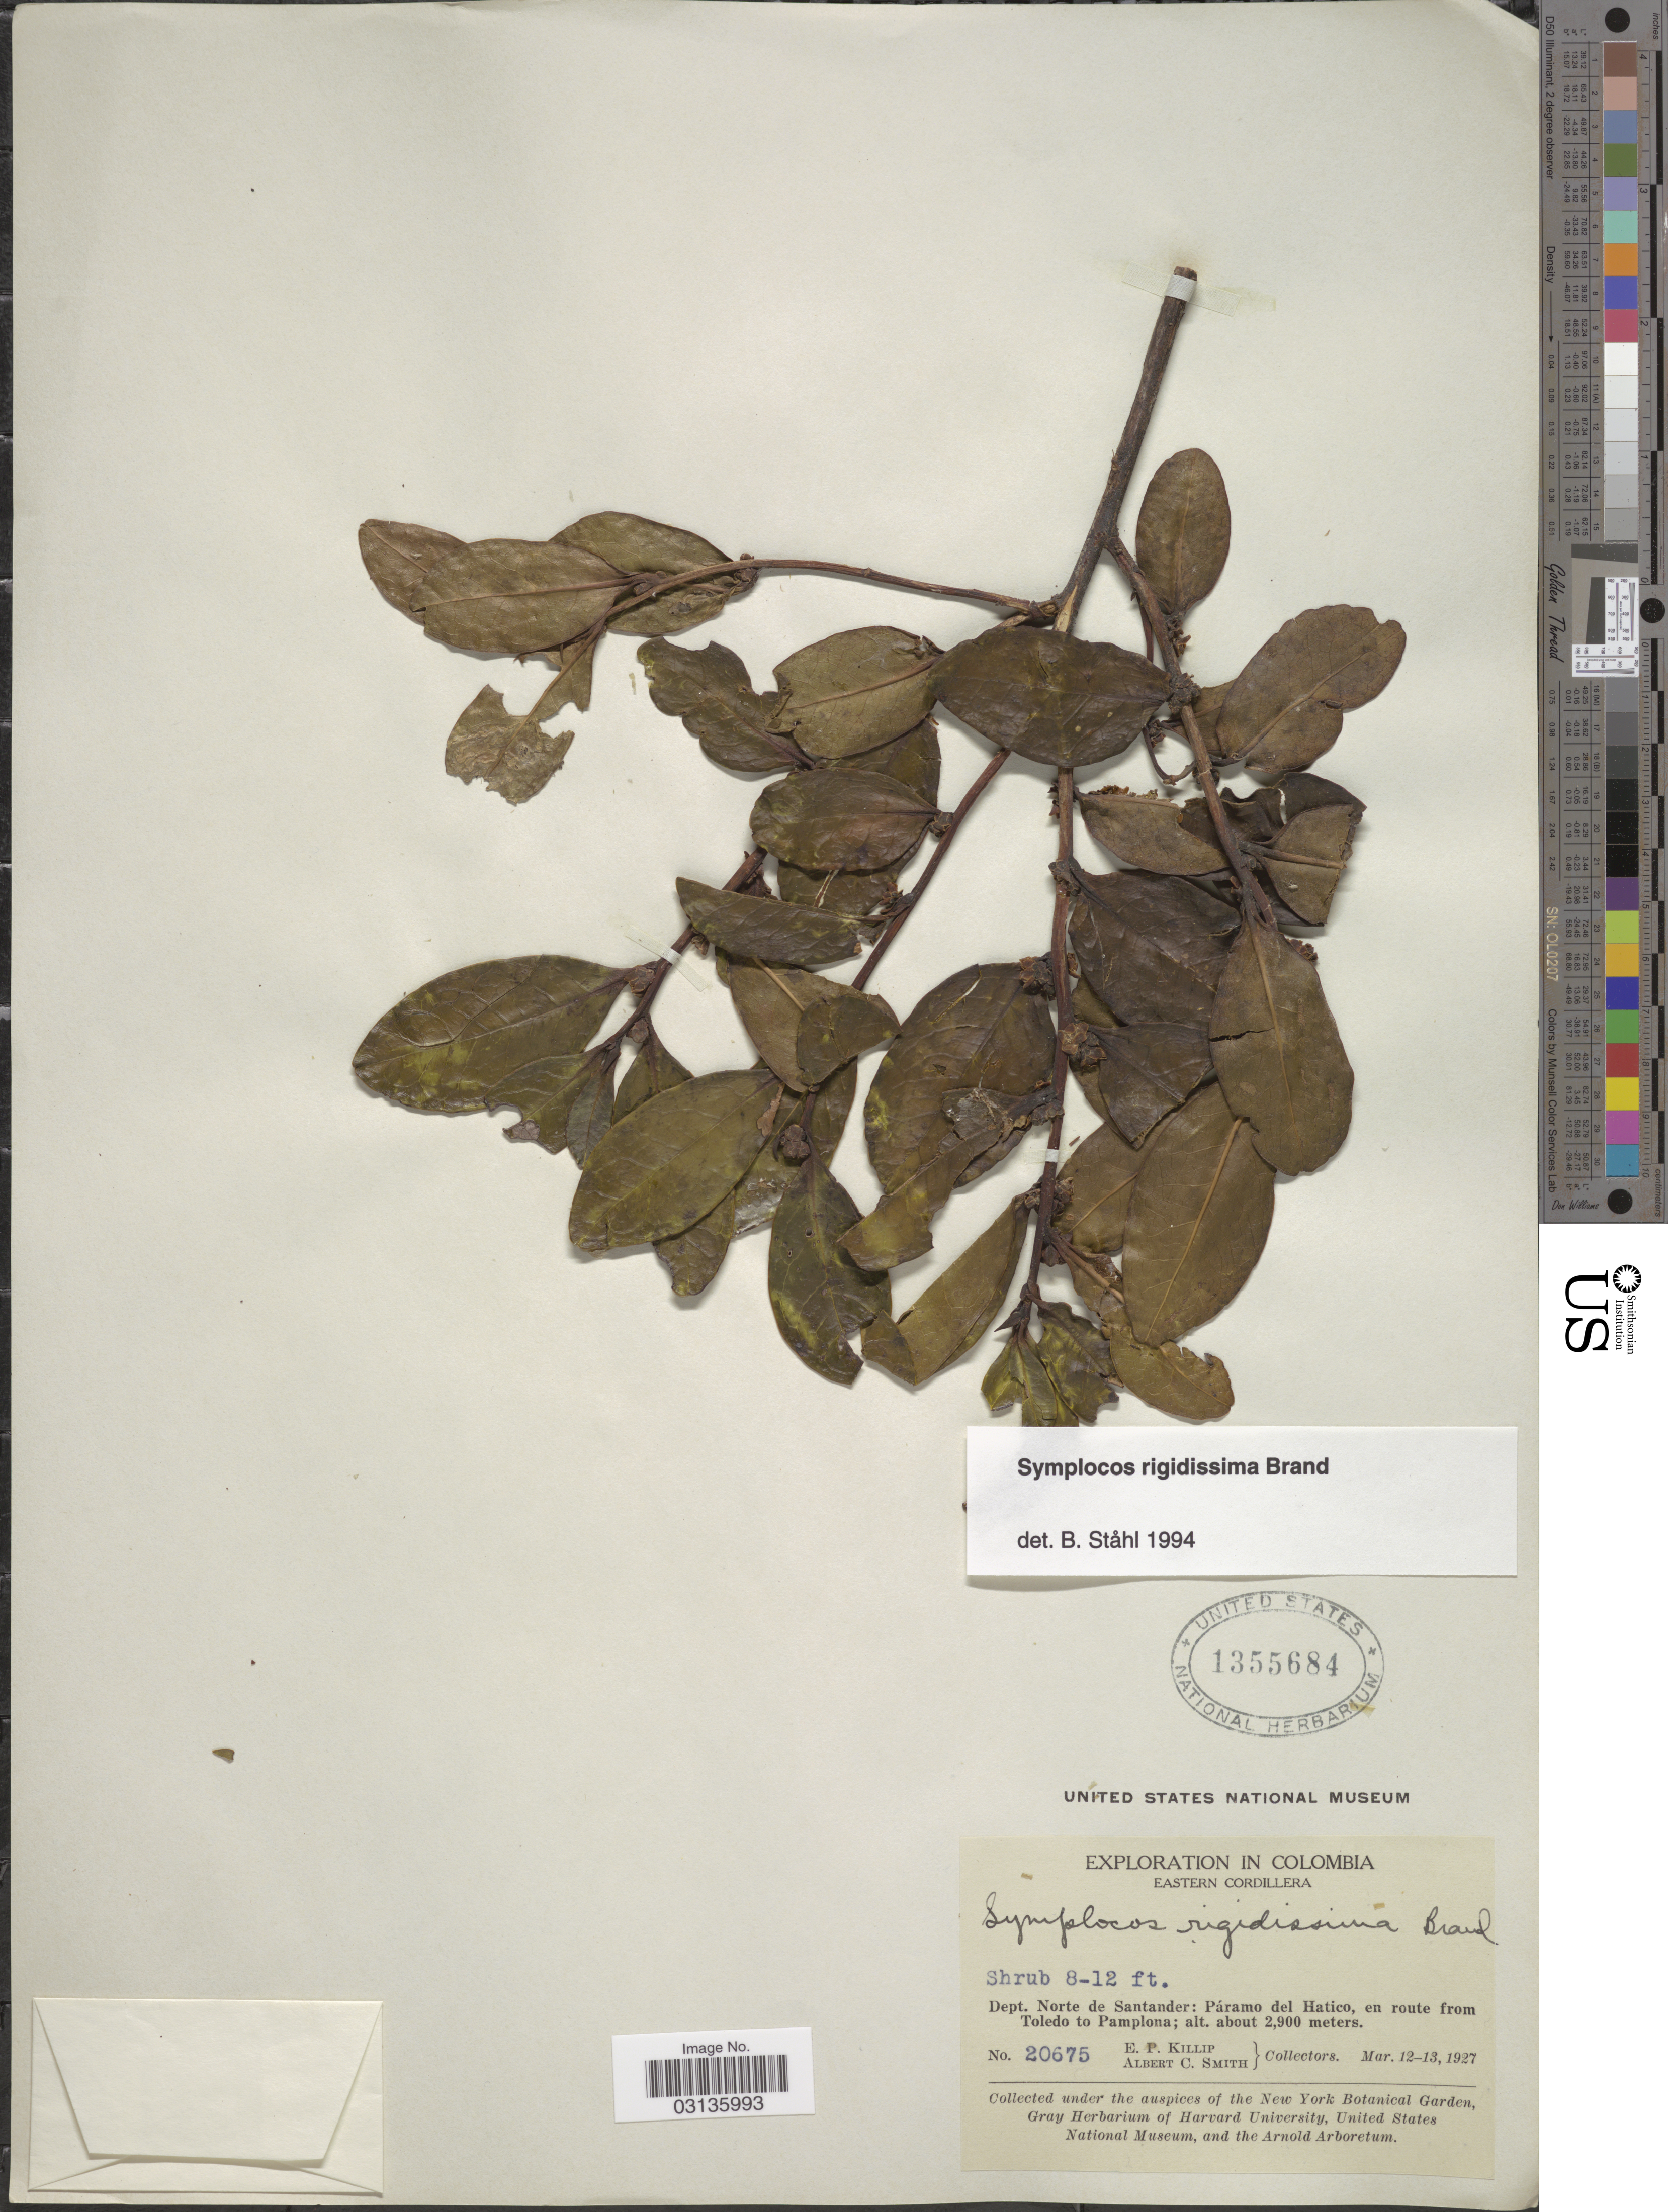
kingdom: Plantae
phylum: Tracheophyta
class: Magnoliopsida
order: Ericales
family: Symplocaceae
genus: Symplocos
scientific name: Symplocos rigidissima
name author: Brand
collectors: E. P. Killip & A. C. Smith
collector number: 20675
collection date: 1927-03-12/1927-03-13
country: Colombia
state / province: Norte de Santander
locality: Eastern Cordillera. Dept. Norte de Santander: Páramo del Hatico, en route from Toledo to Pamplona.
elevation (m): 2900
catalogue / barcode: US 1355684